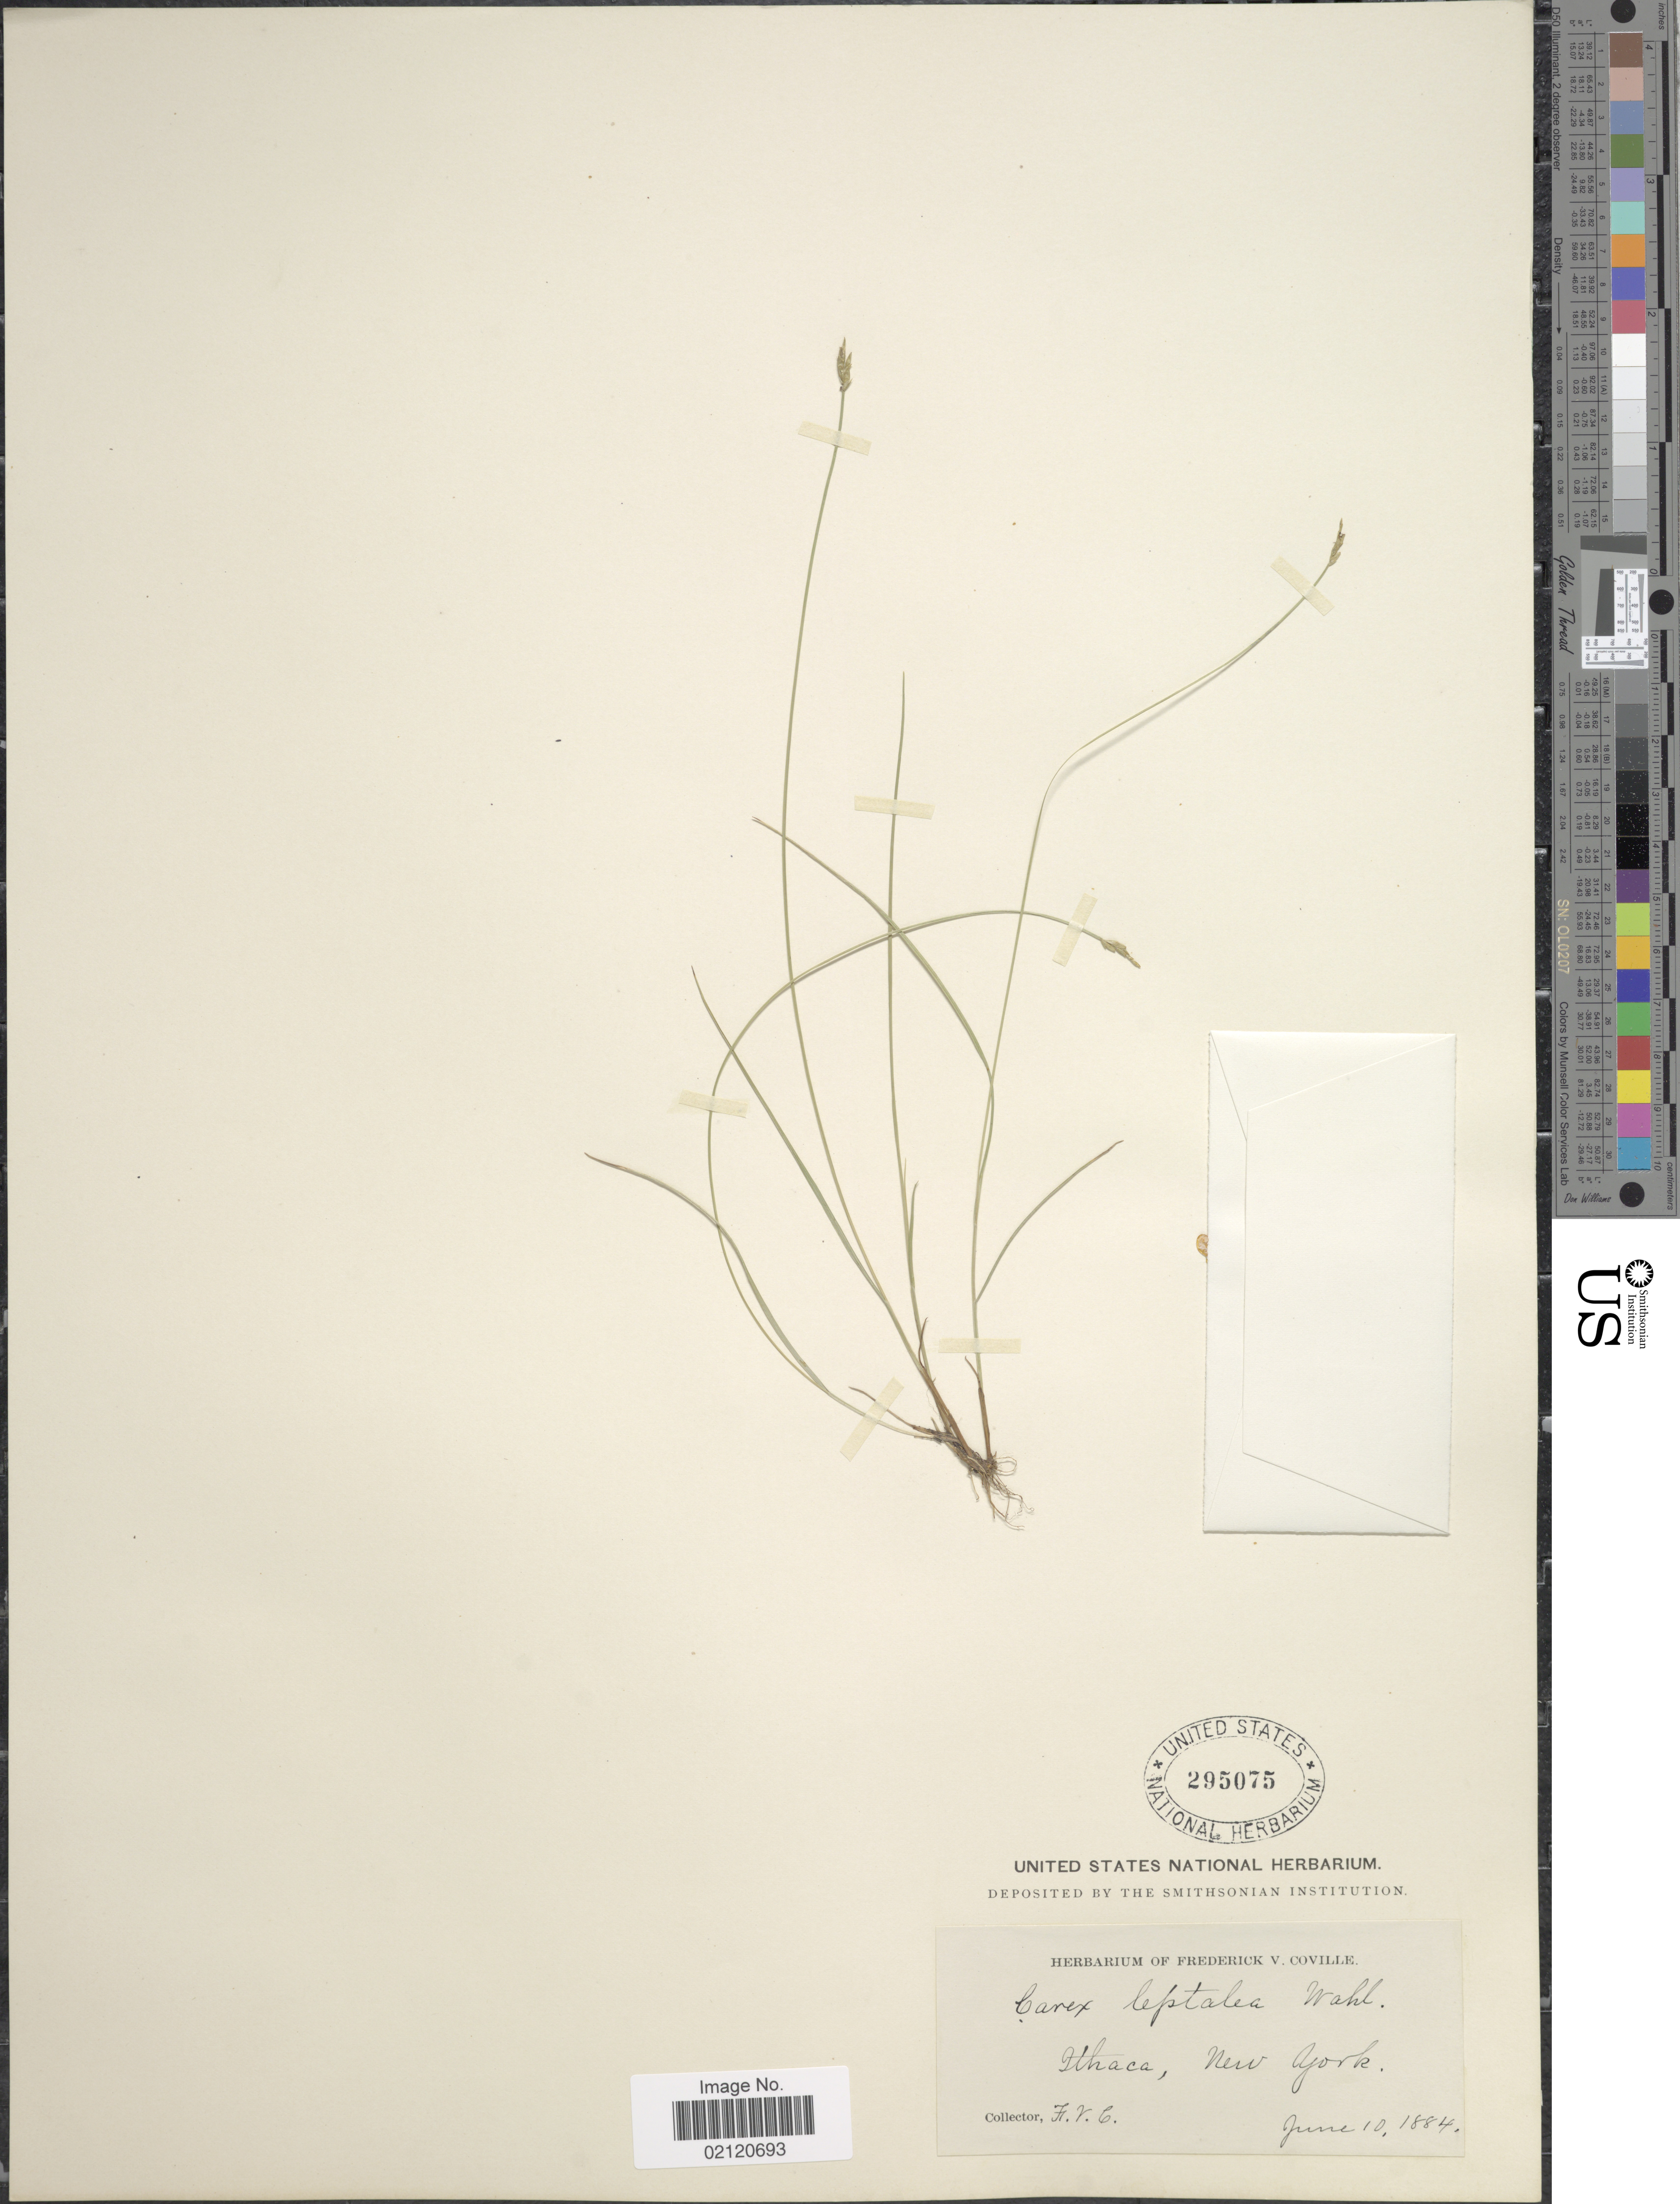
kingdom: Plantae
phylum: Tracheophyta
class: Liliopsida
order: Poales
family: Cyperaceae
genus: Carex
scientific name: Carex leptalea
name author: Wahlenb.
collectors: F. V. Coville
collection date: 1884-06-10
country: United States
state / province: New York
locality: Ithaca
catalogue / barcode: US 295075